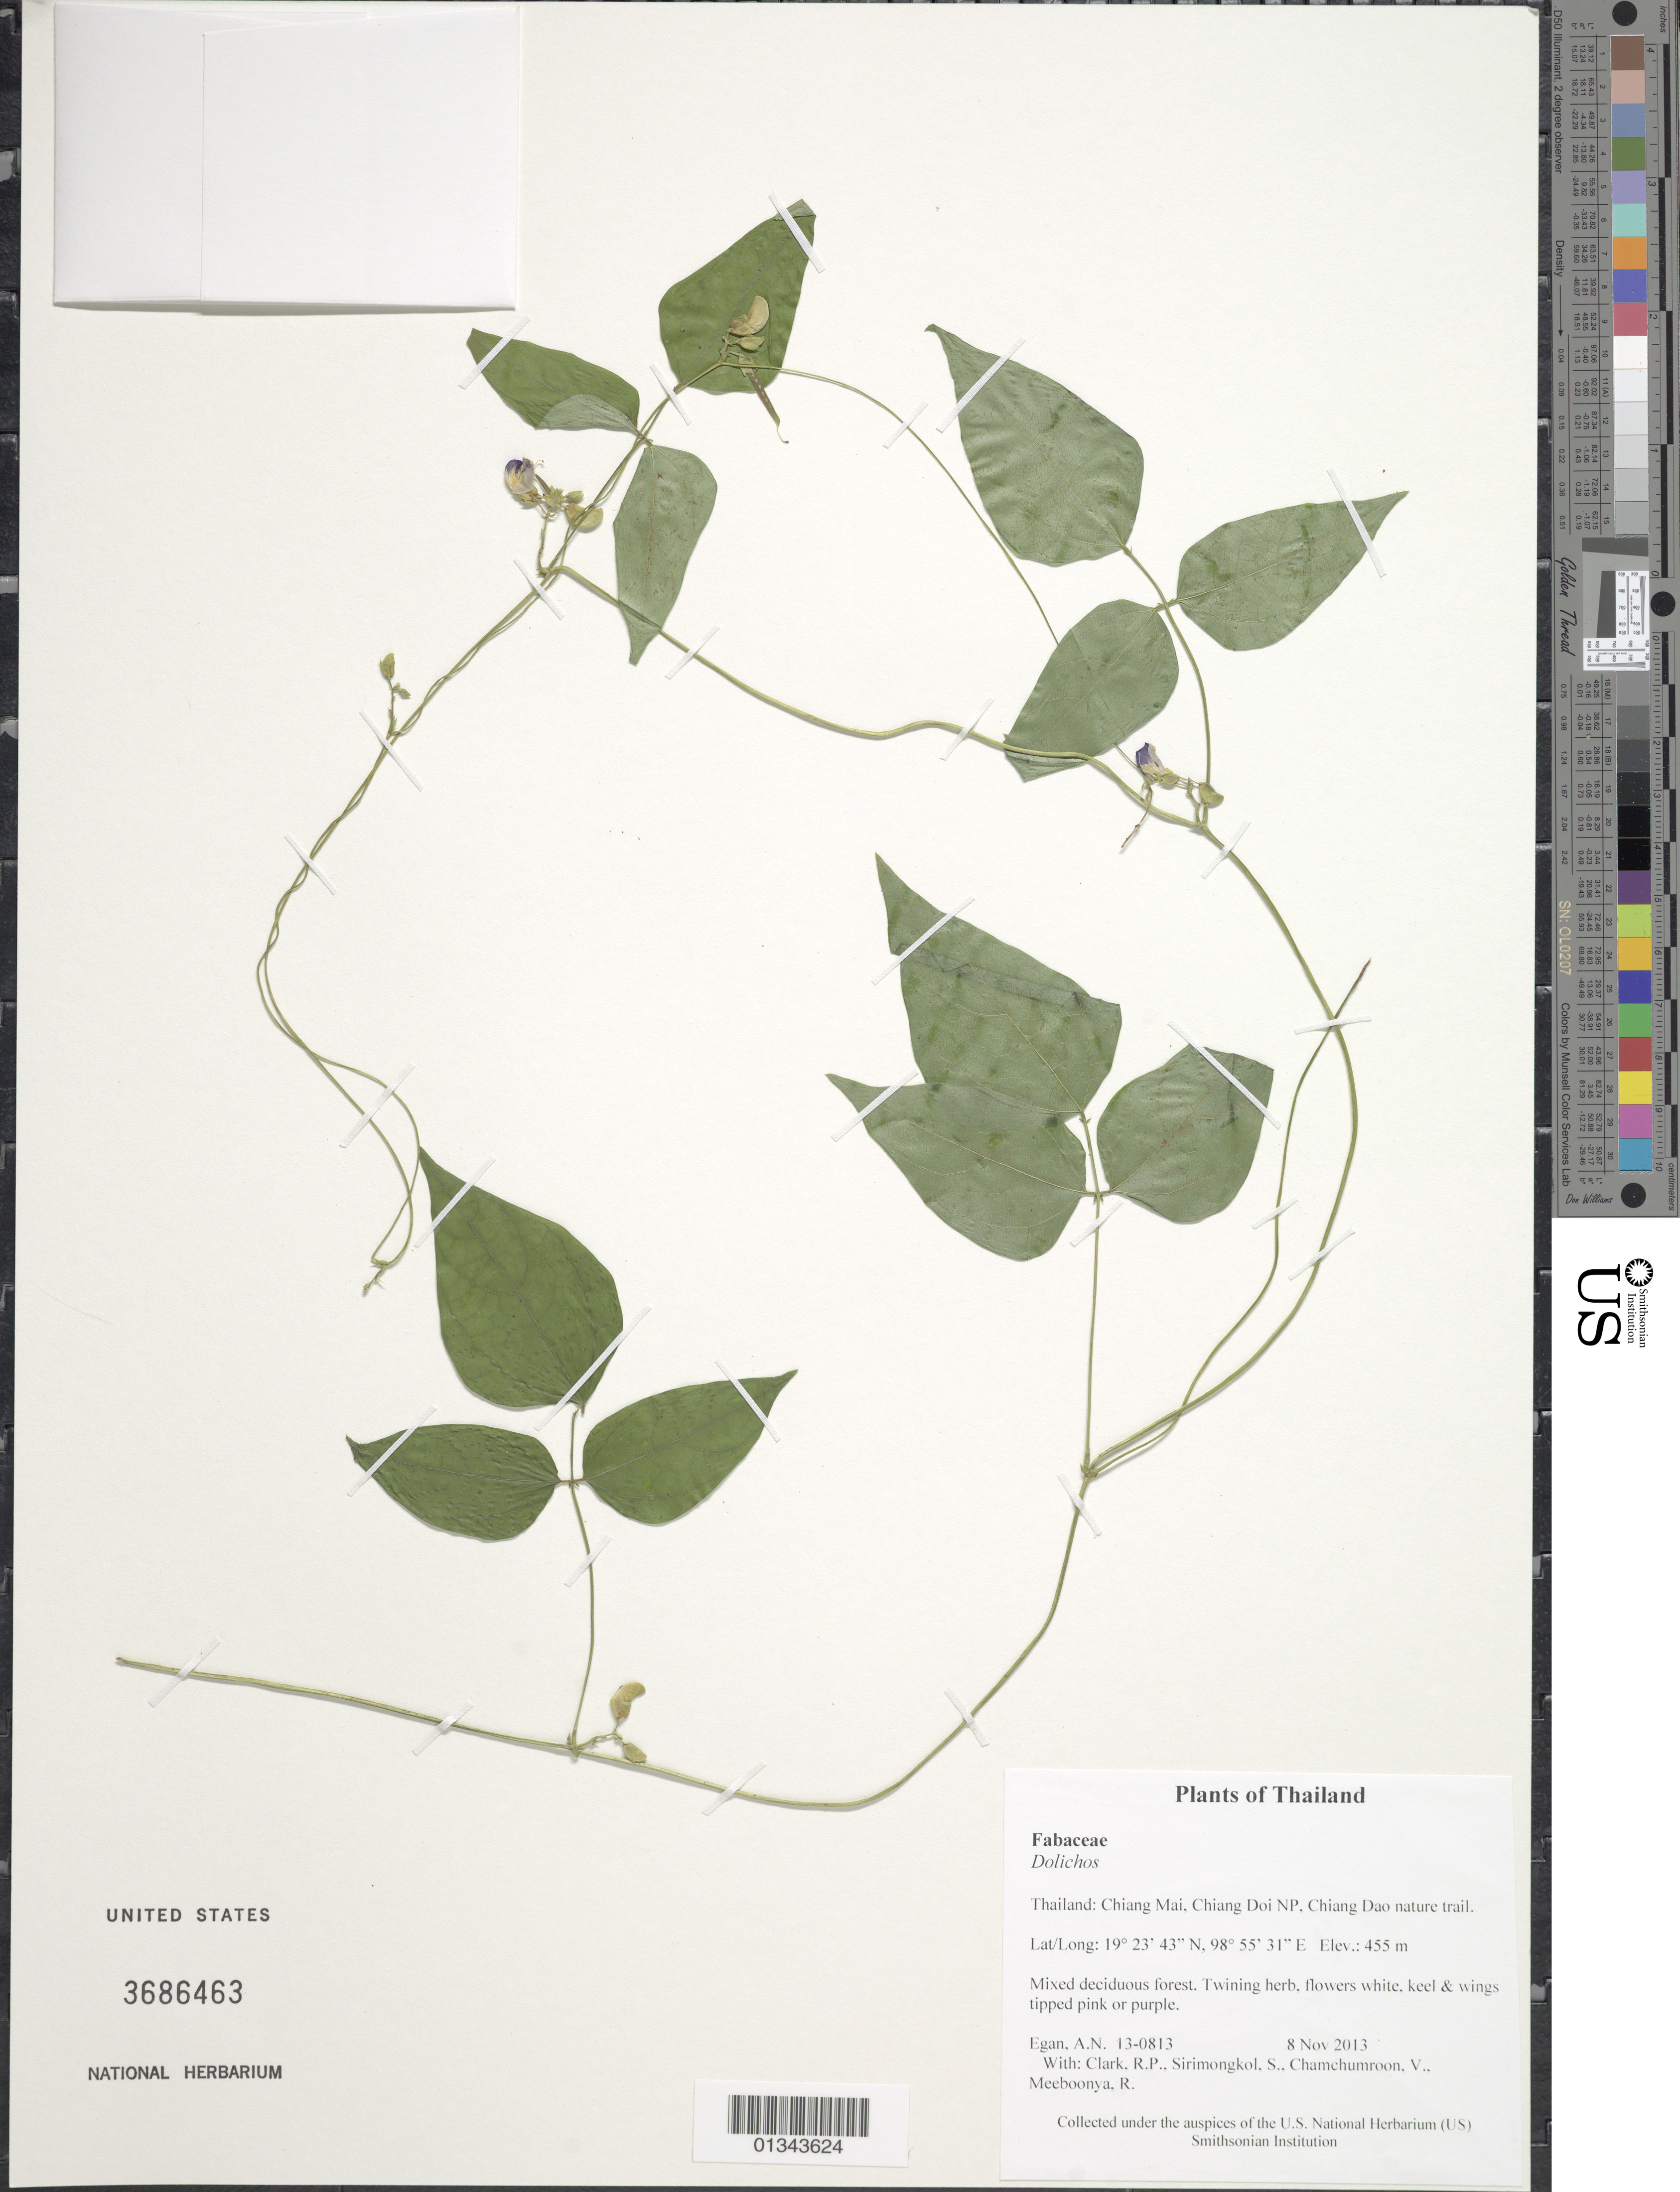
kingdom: Plantae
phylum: Tracheophyta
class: Magnoliopsida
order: Fabales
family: Fabaceae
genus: Dolichos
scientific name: Dolichos sp.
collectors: A. N. Egan, R. P. Clark, S. Sirimongkol, V. Chamchumroon & R. Meeboonya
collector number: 13-0813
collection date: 2013-11-08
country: Thailand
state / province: Chiang Mai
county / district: Mueang Chiang Mai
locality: Chiang Doi NP, Chiang Dao nature trail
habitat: Mixed deciduous forest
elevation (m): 455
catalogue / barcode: US 3686463